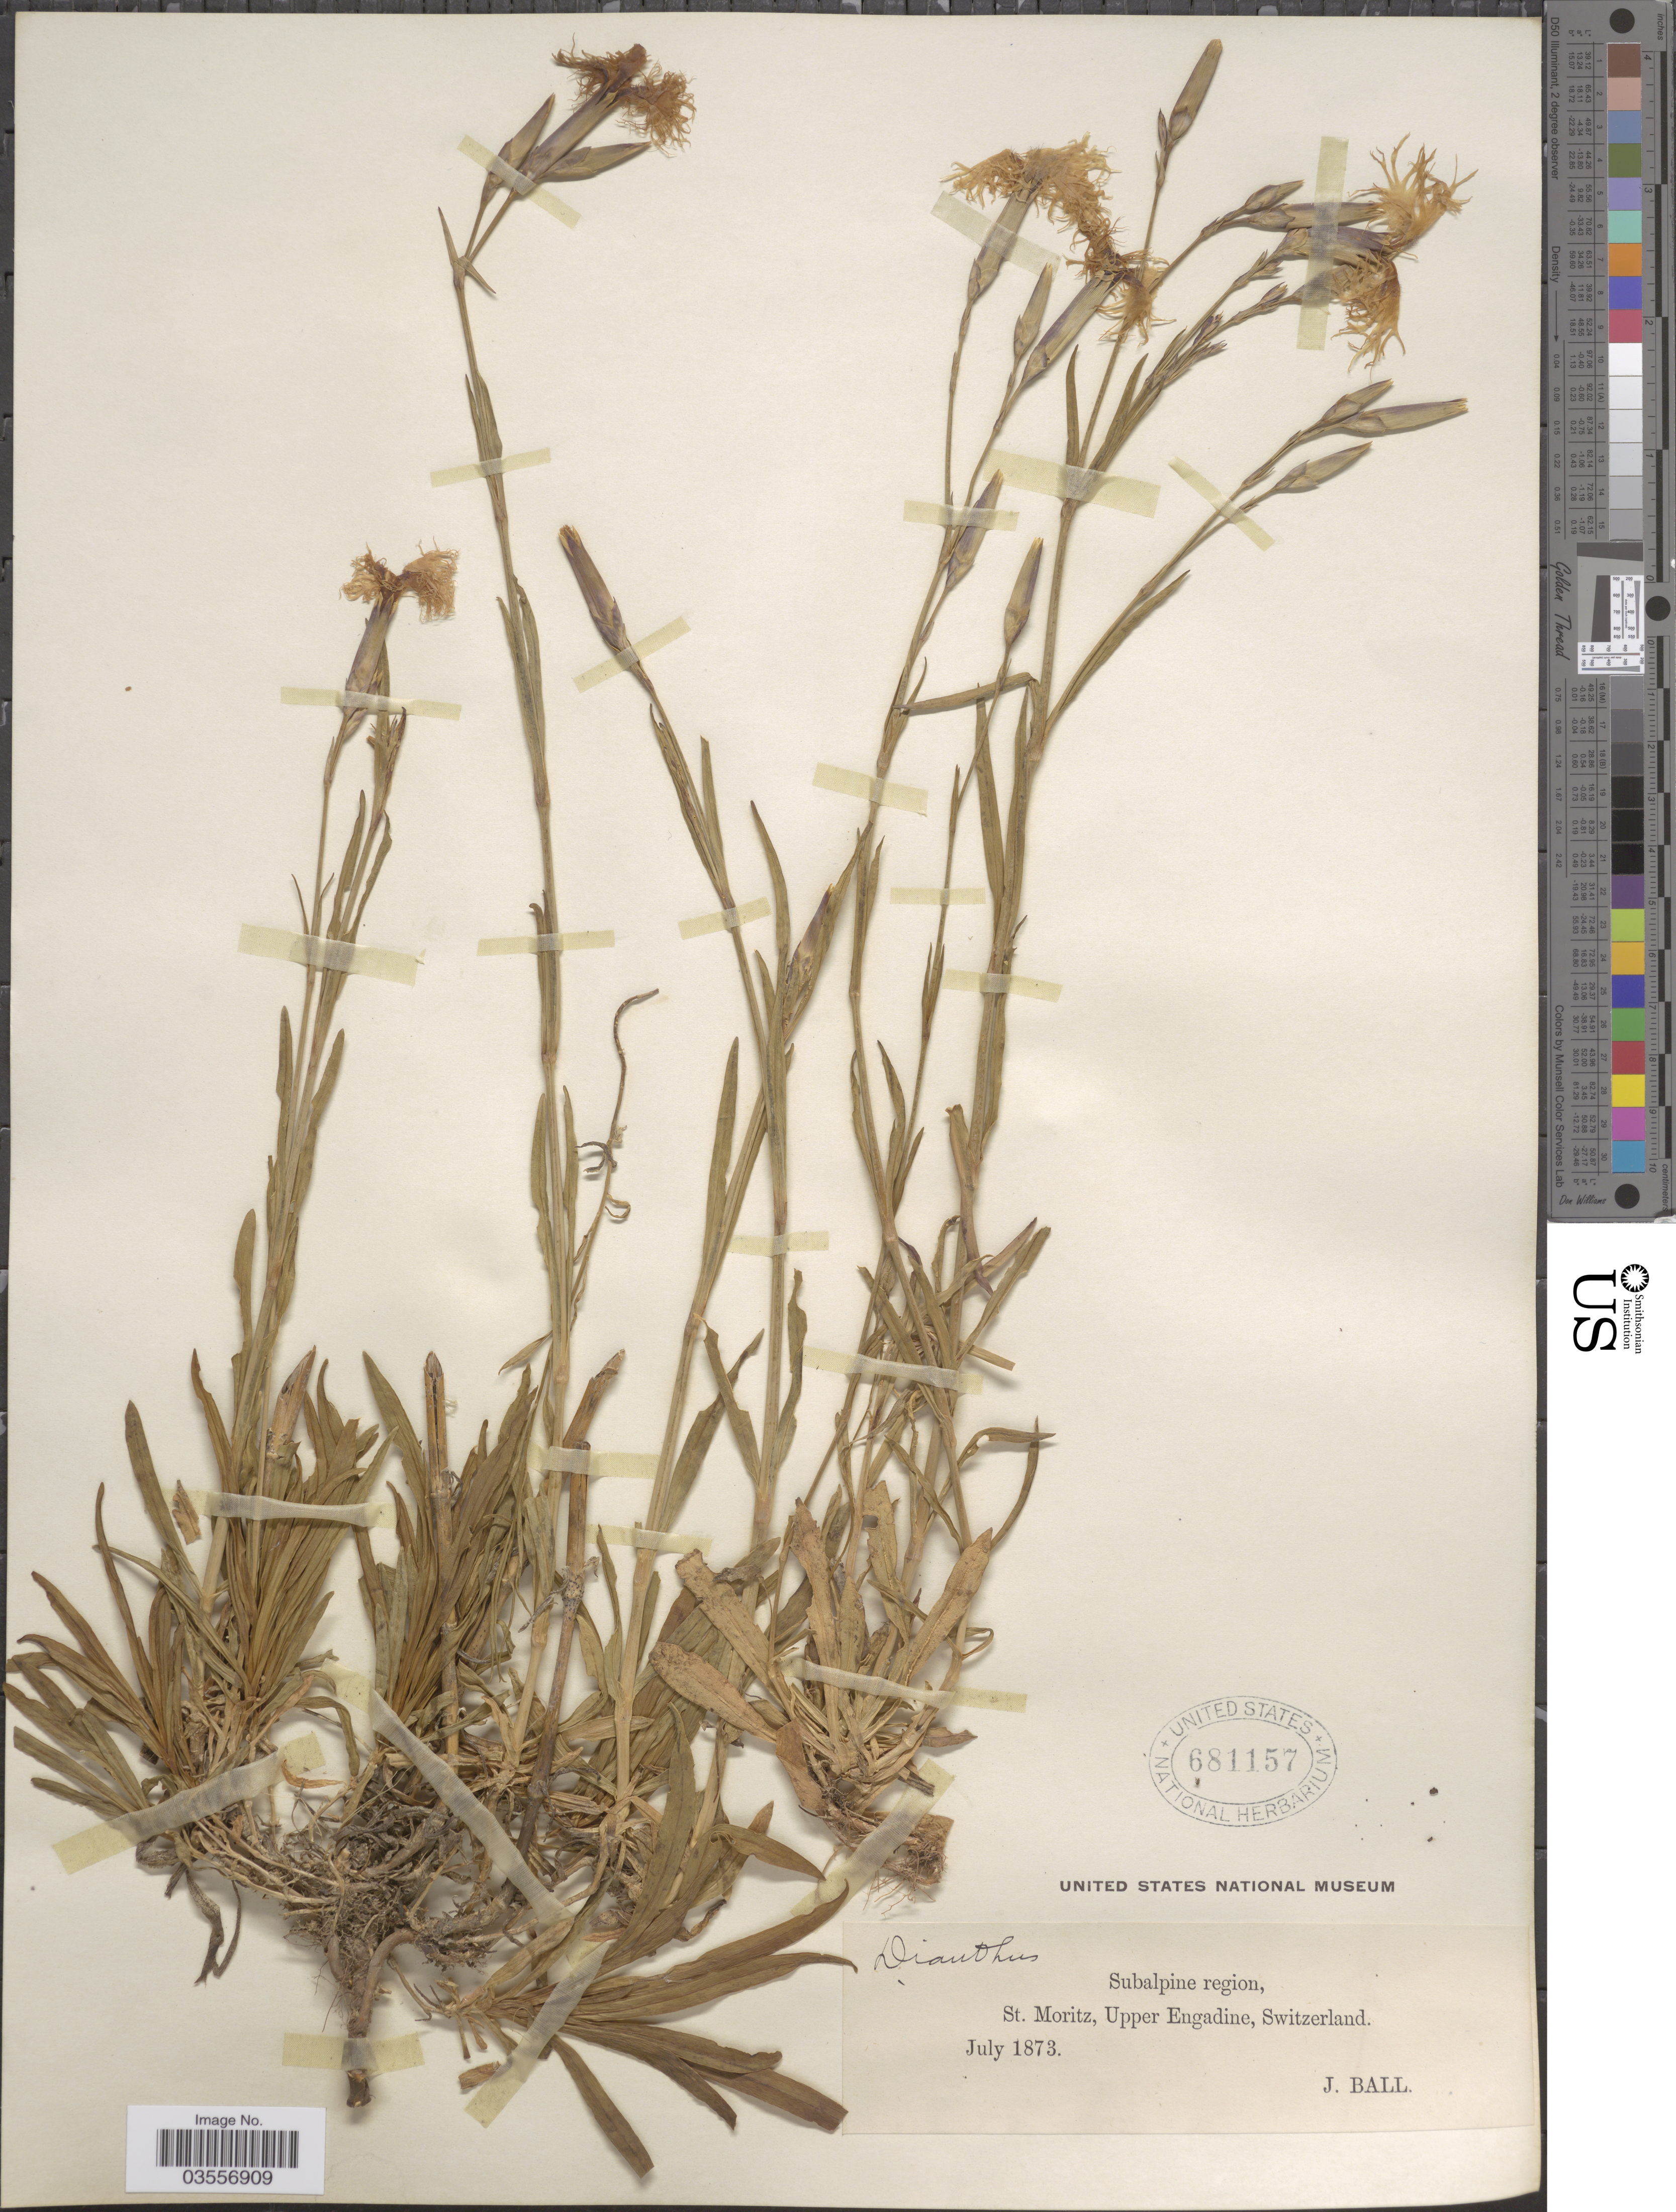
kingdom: Plantae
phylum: Tracheophyta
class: Magnoliopsida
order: Caryophyllales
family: Caryophyllaceae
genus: Dianthus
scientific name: Dianthus sp.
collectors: J. Ball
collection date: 1873-07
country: Switzerland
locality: Subalpine region, St. Moritz, Upper Engadine.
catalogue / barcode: US 681157